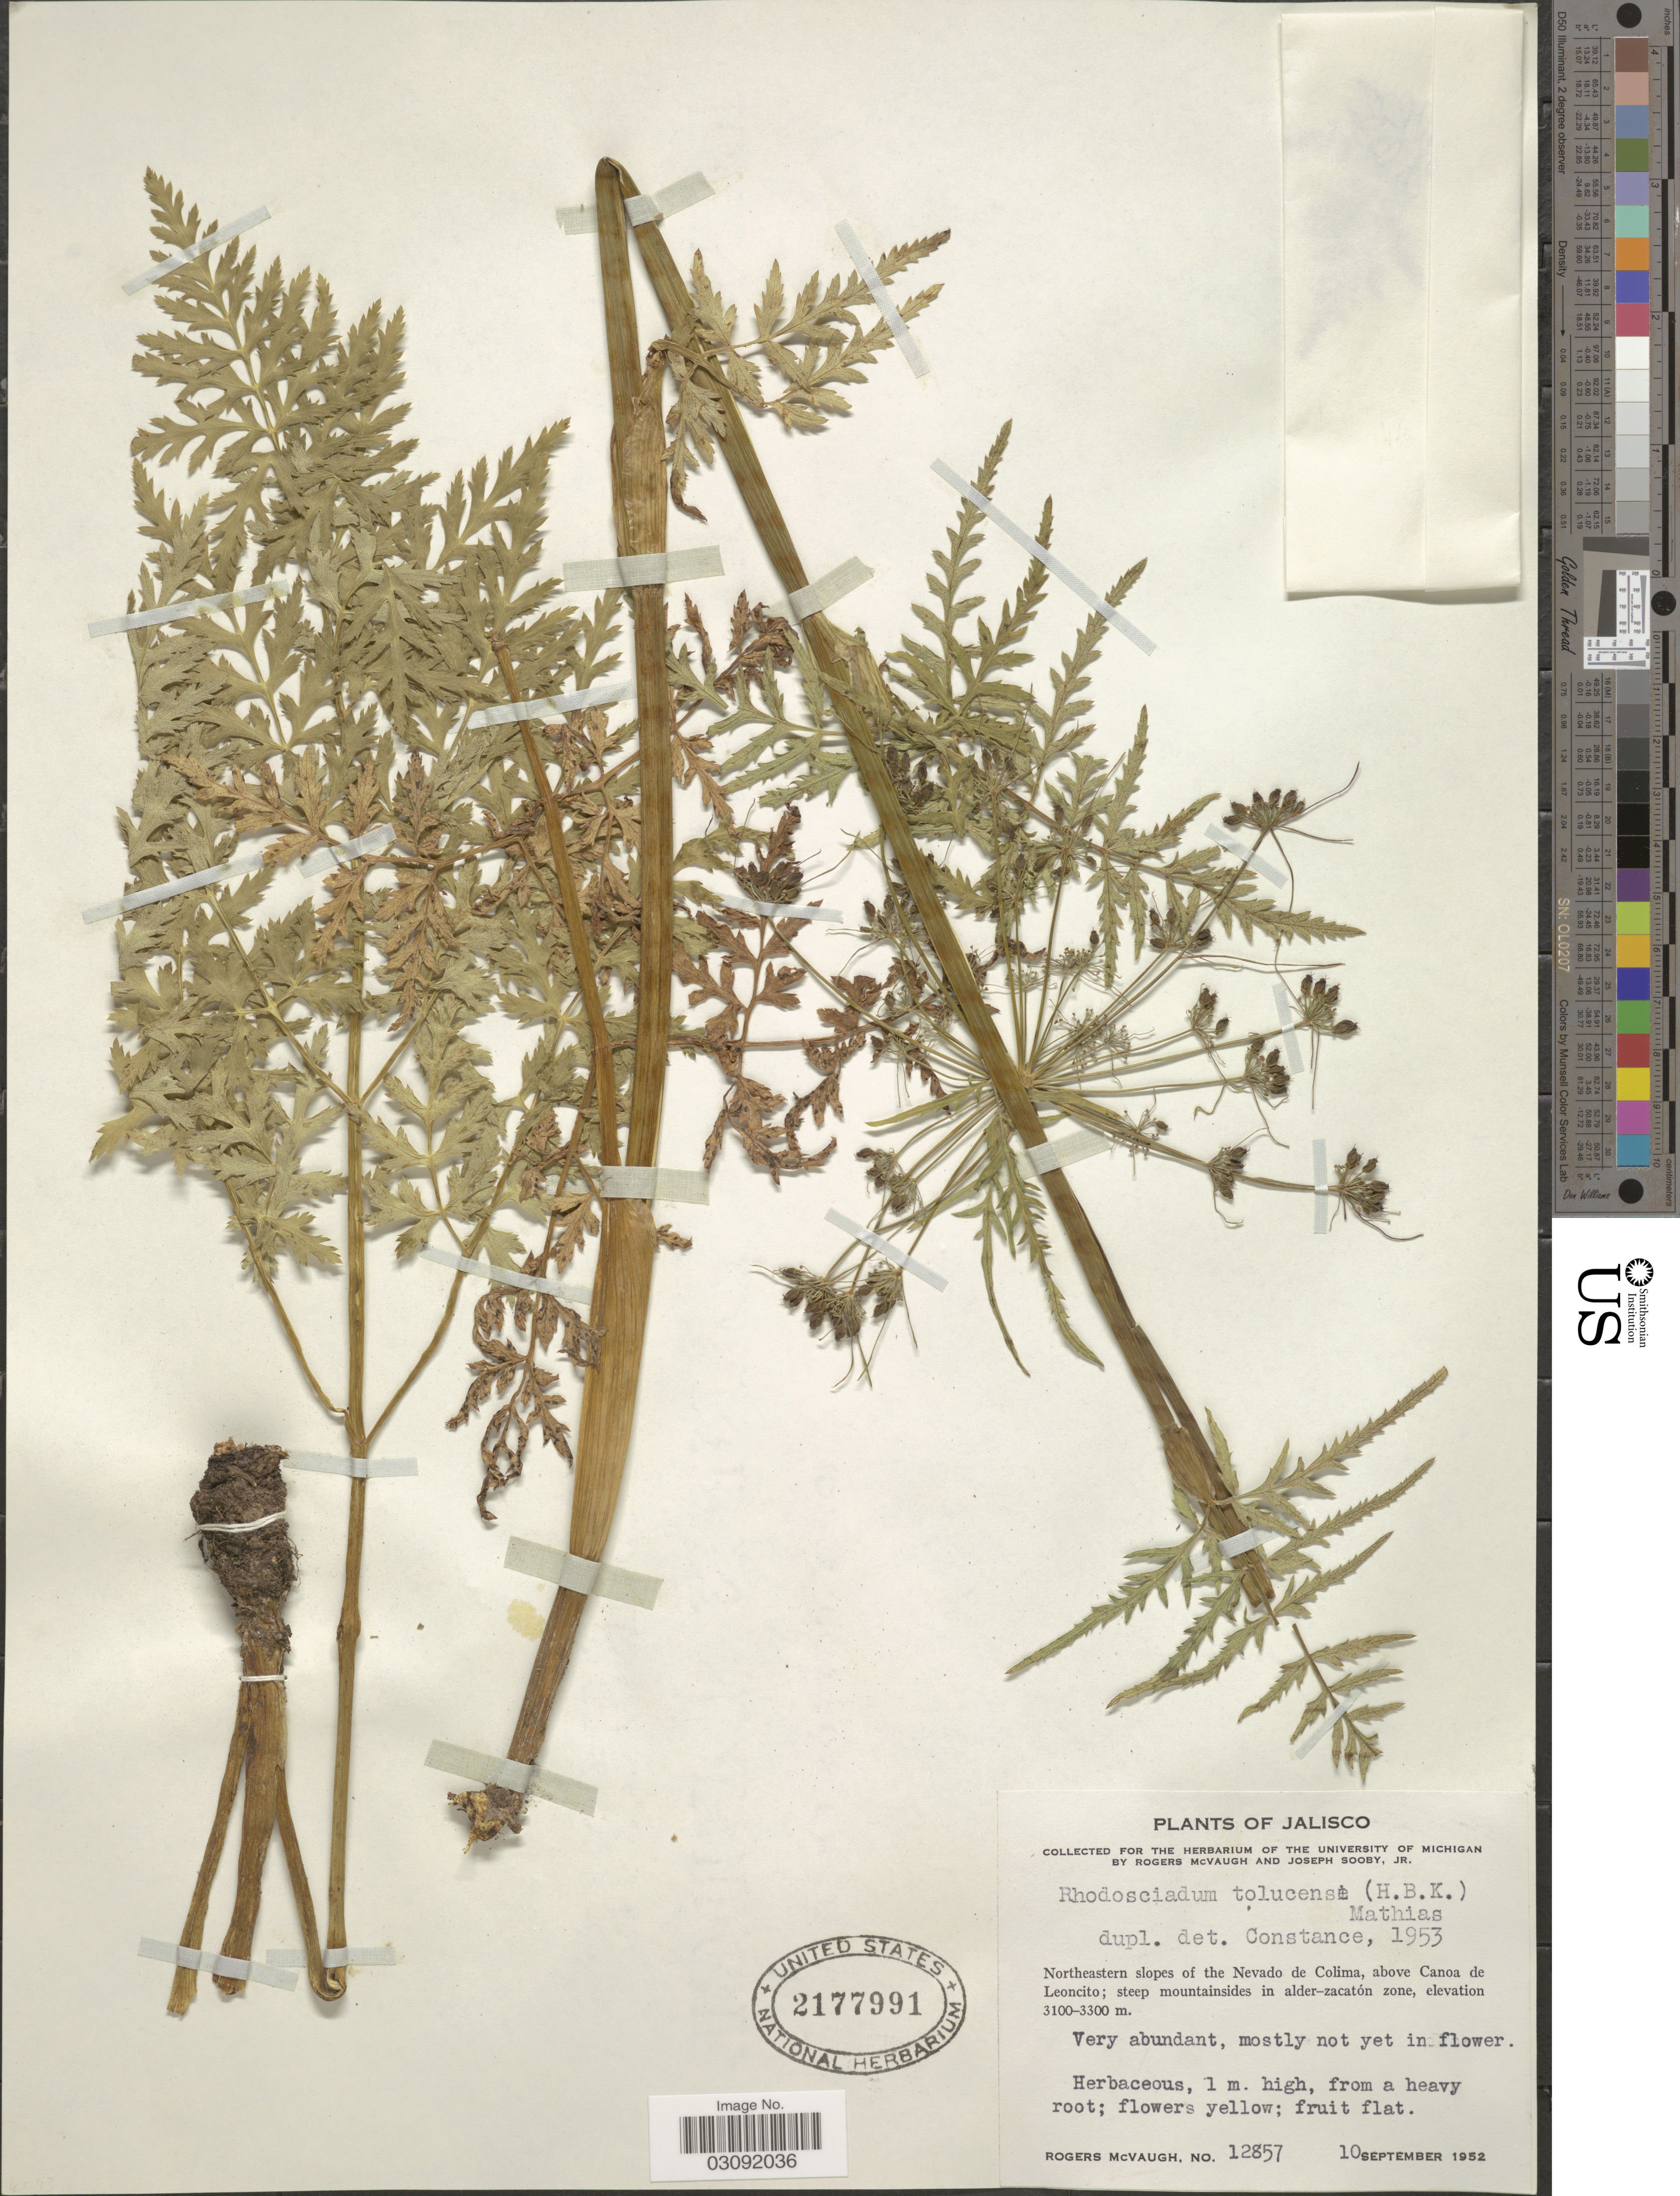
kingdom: Plantae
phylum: Tracheophyta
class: Magnoliopsida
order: Apiales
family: Apiaceae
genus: Rhodosciadium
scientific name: Rhodosciadium tolucense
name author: (Kunth) Mathias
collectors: R. McVaugh & J. Sooby Jr.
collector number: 12857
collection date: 1952-09-10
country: Mexico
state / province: Jalisco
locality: Northeastern slopes of the Nevado de Colima, above Canoa de Leoncito; steep mountainsides in alder-zacatón zone.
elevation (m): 3100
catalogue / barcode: US 2177991